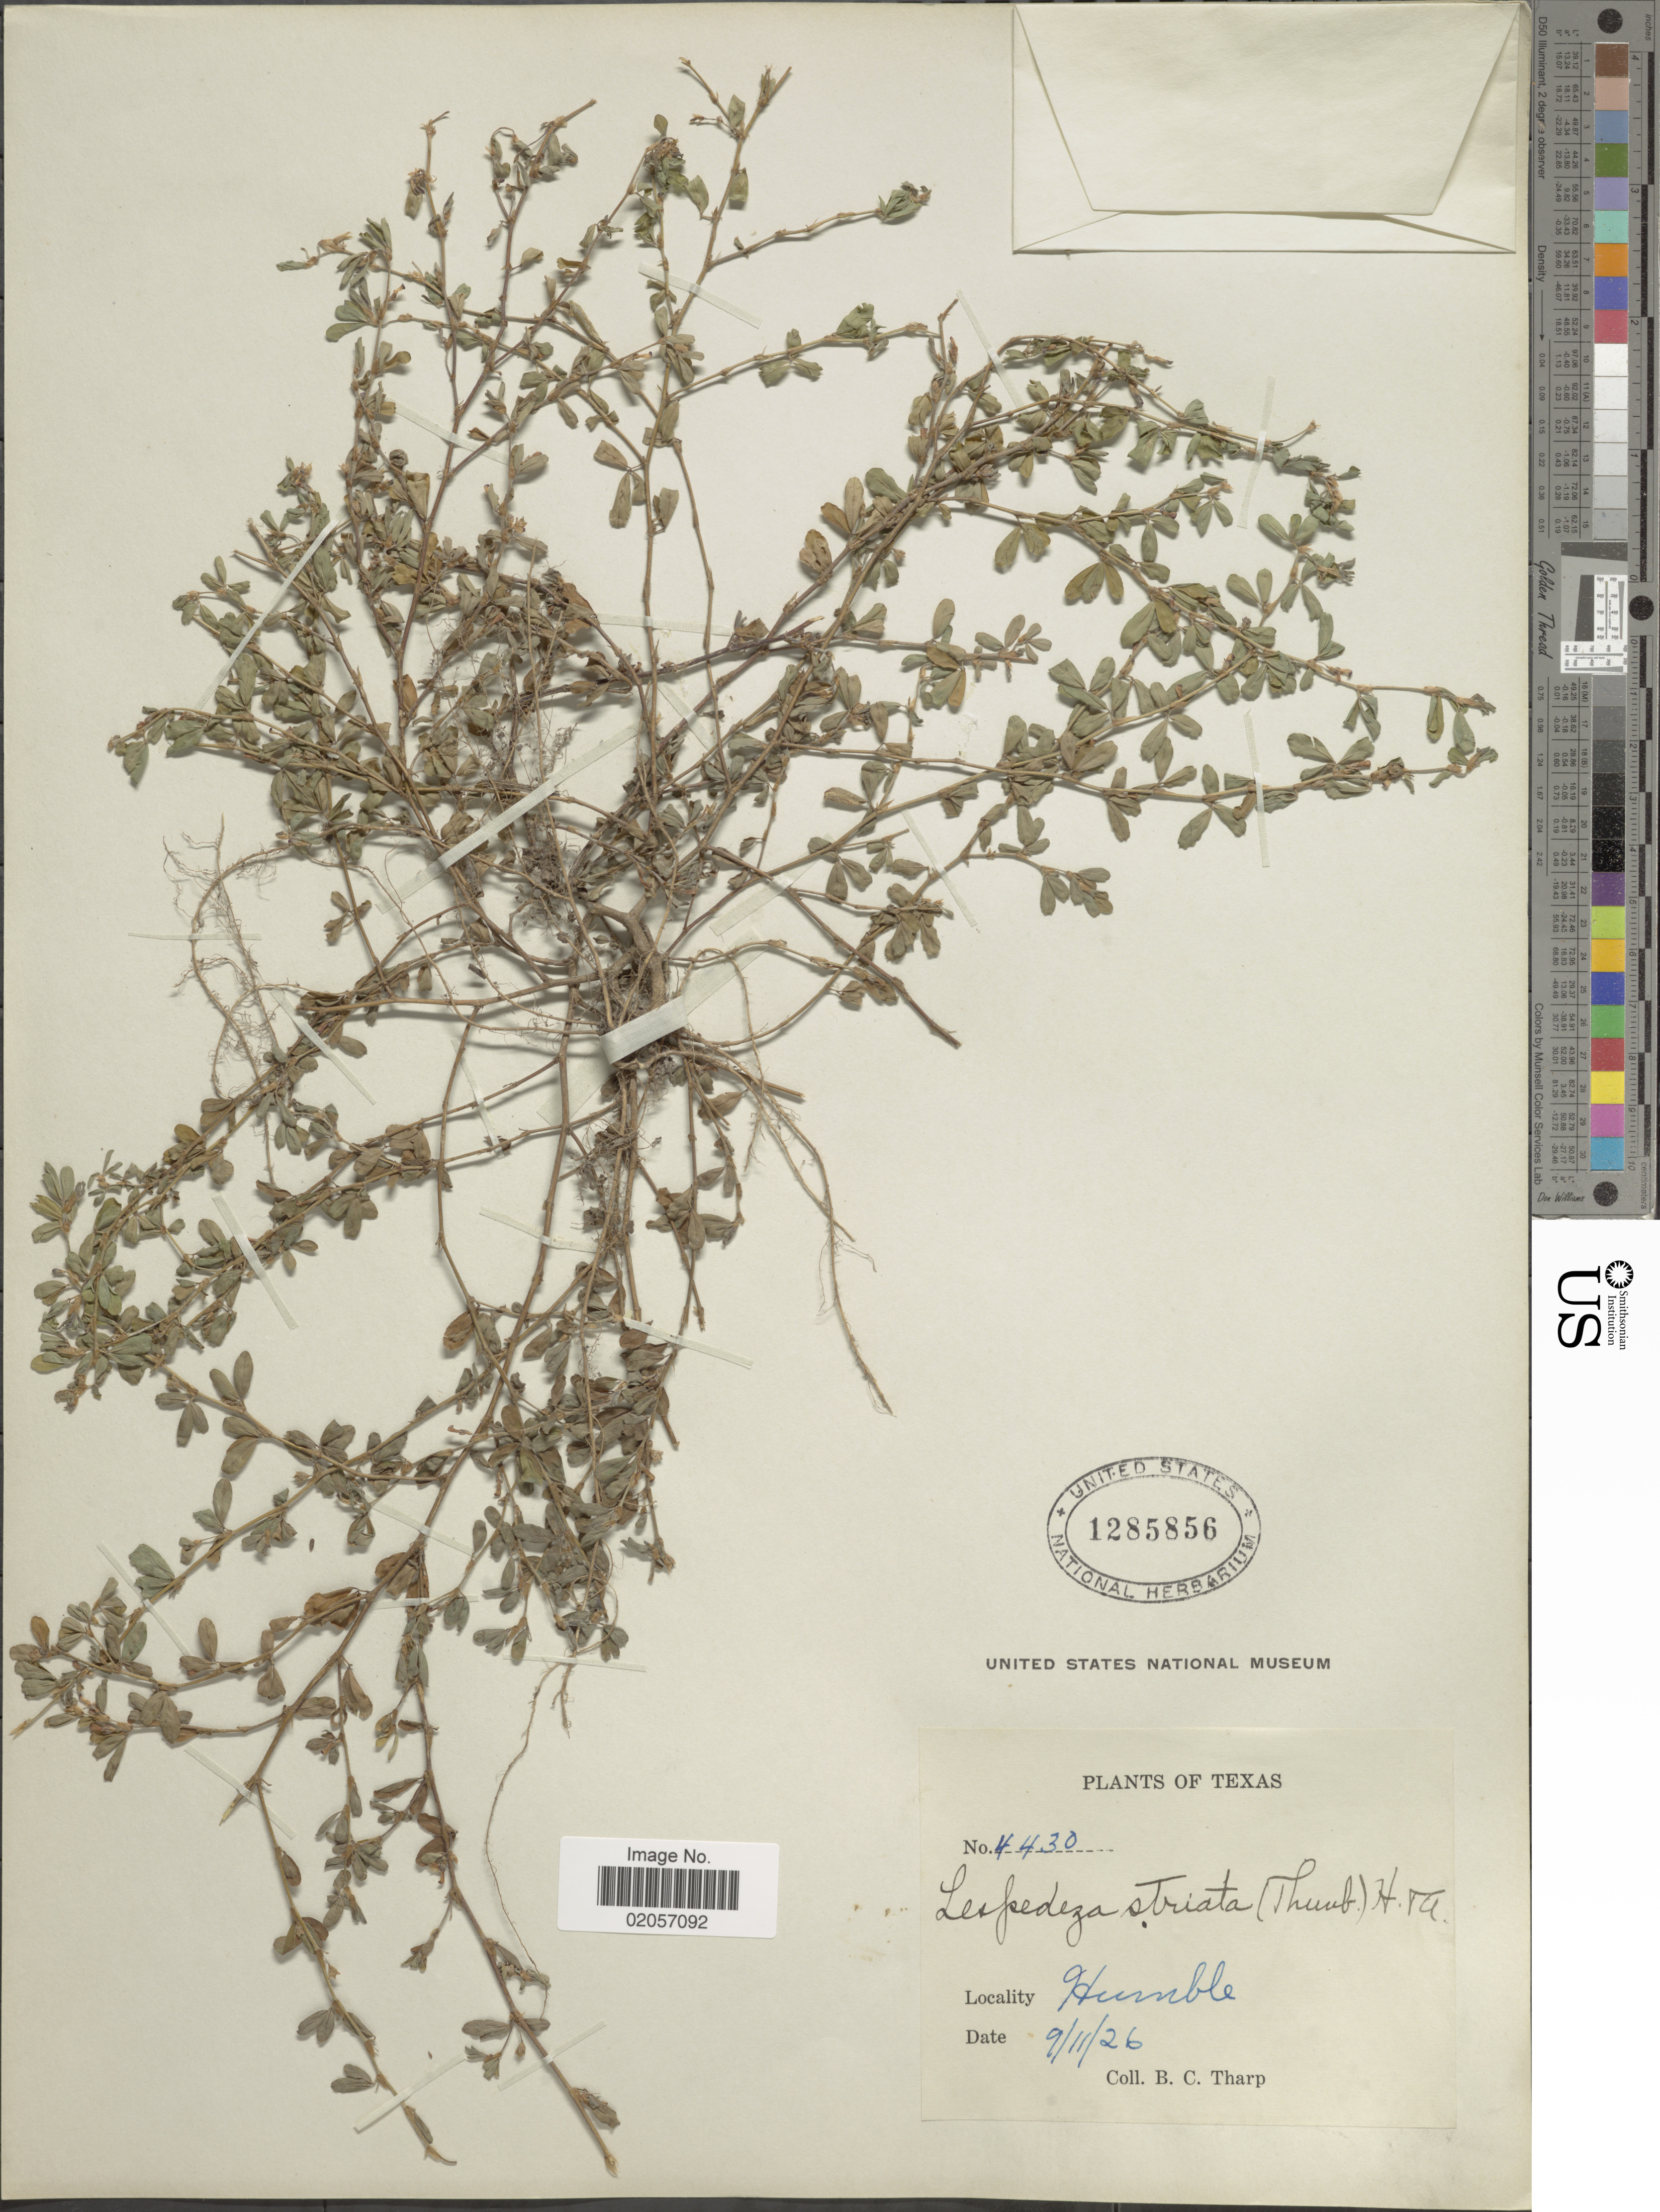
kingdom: Plantae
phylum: Tracheophyta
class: Magnoliopsida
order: Fabales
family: Fabaceae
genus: Kummerowia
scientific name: Kummerowia striata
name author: (Thunb.) Schindl.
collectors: B. C. Tharp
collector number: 4430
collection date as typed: Transcribed d/m/y: 11/9/26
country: United States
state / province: Texas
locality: Humble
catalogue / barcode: US 1285856